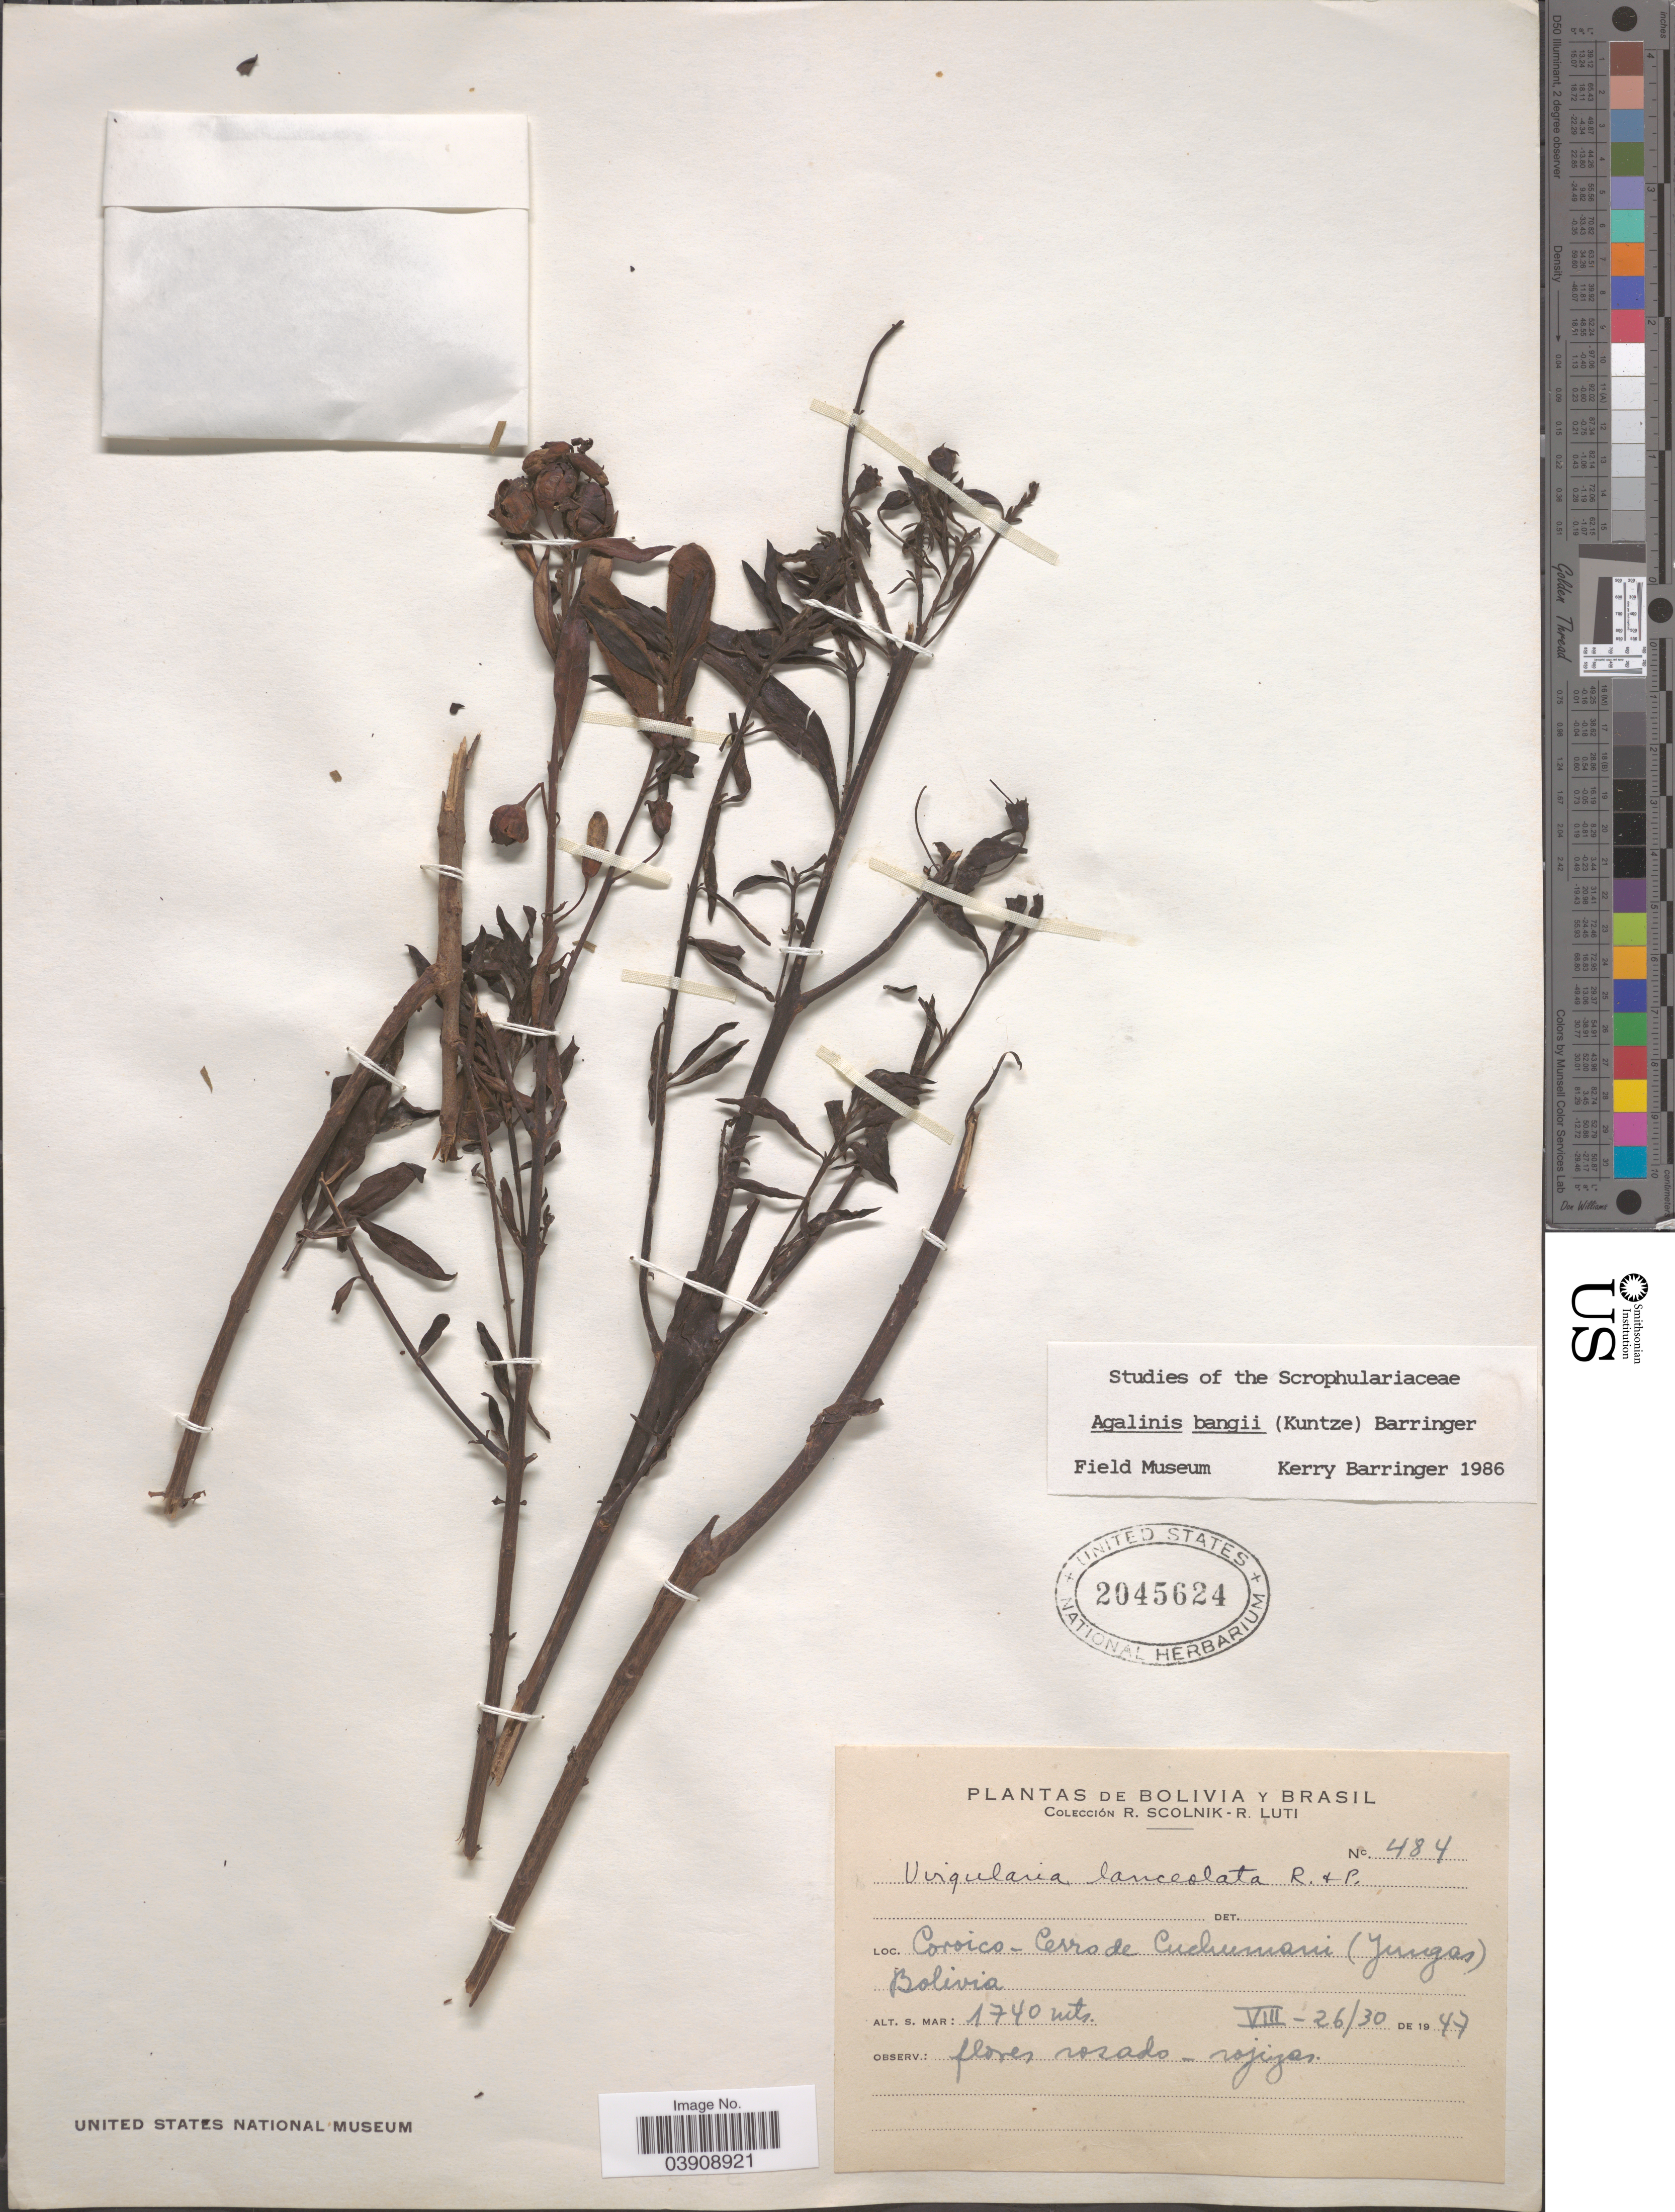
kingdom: Plantae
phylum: Tracheophyta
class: Magnoliopsida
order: Lamiales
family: Orobanchaceae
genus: Agalinis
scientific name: Agalinis bangii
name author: (Kuntze) Barringer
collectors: R. Scolnik & R. Luti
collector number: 484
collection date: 1947-08-26/1947-08-30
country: Bolivia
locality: Coroico - Cerro de Cuchumani (Yungas).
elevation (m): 1740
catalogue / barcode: US 2045624